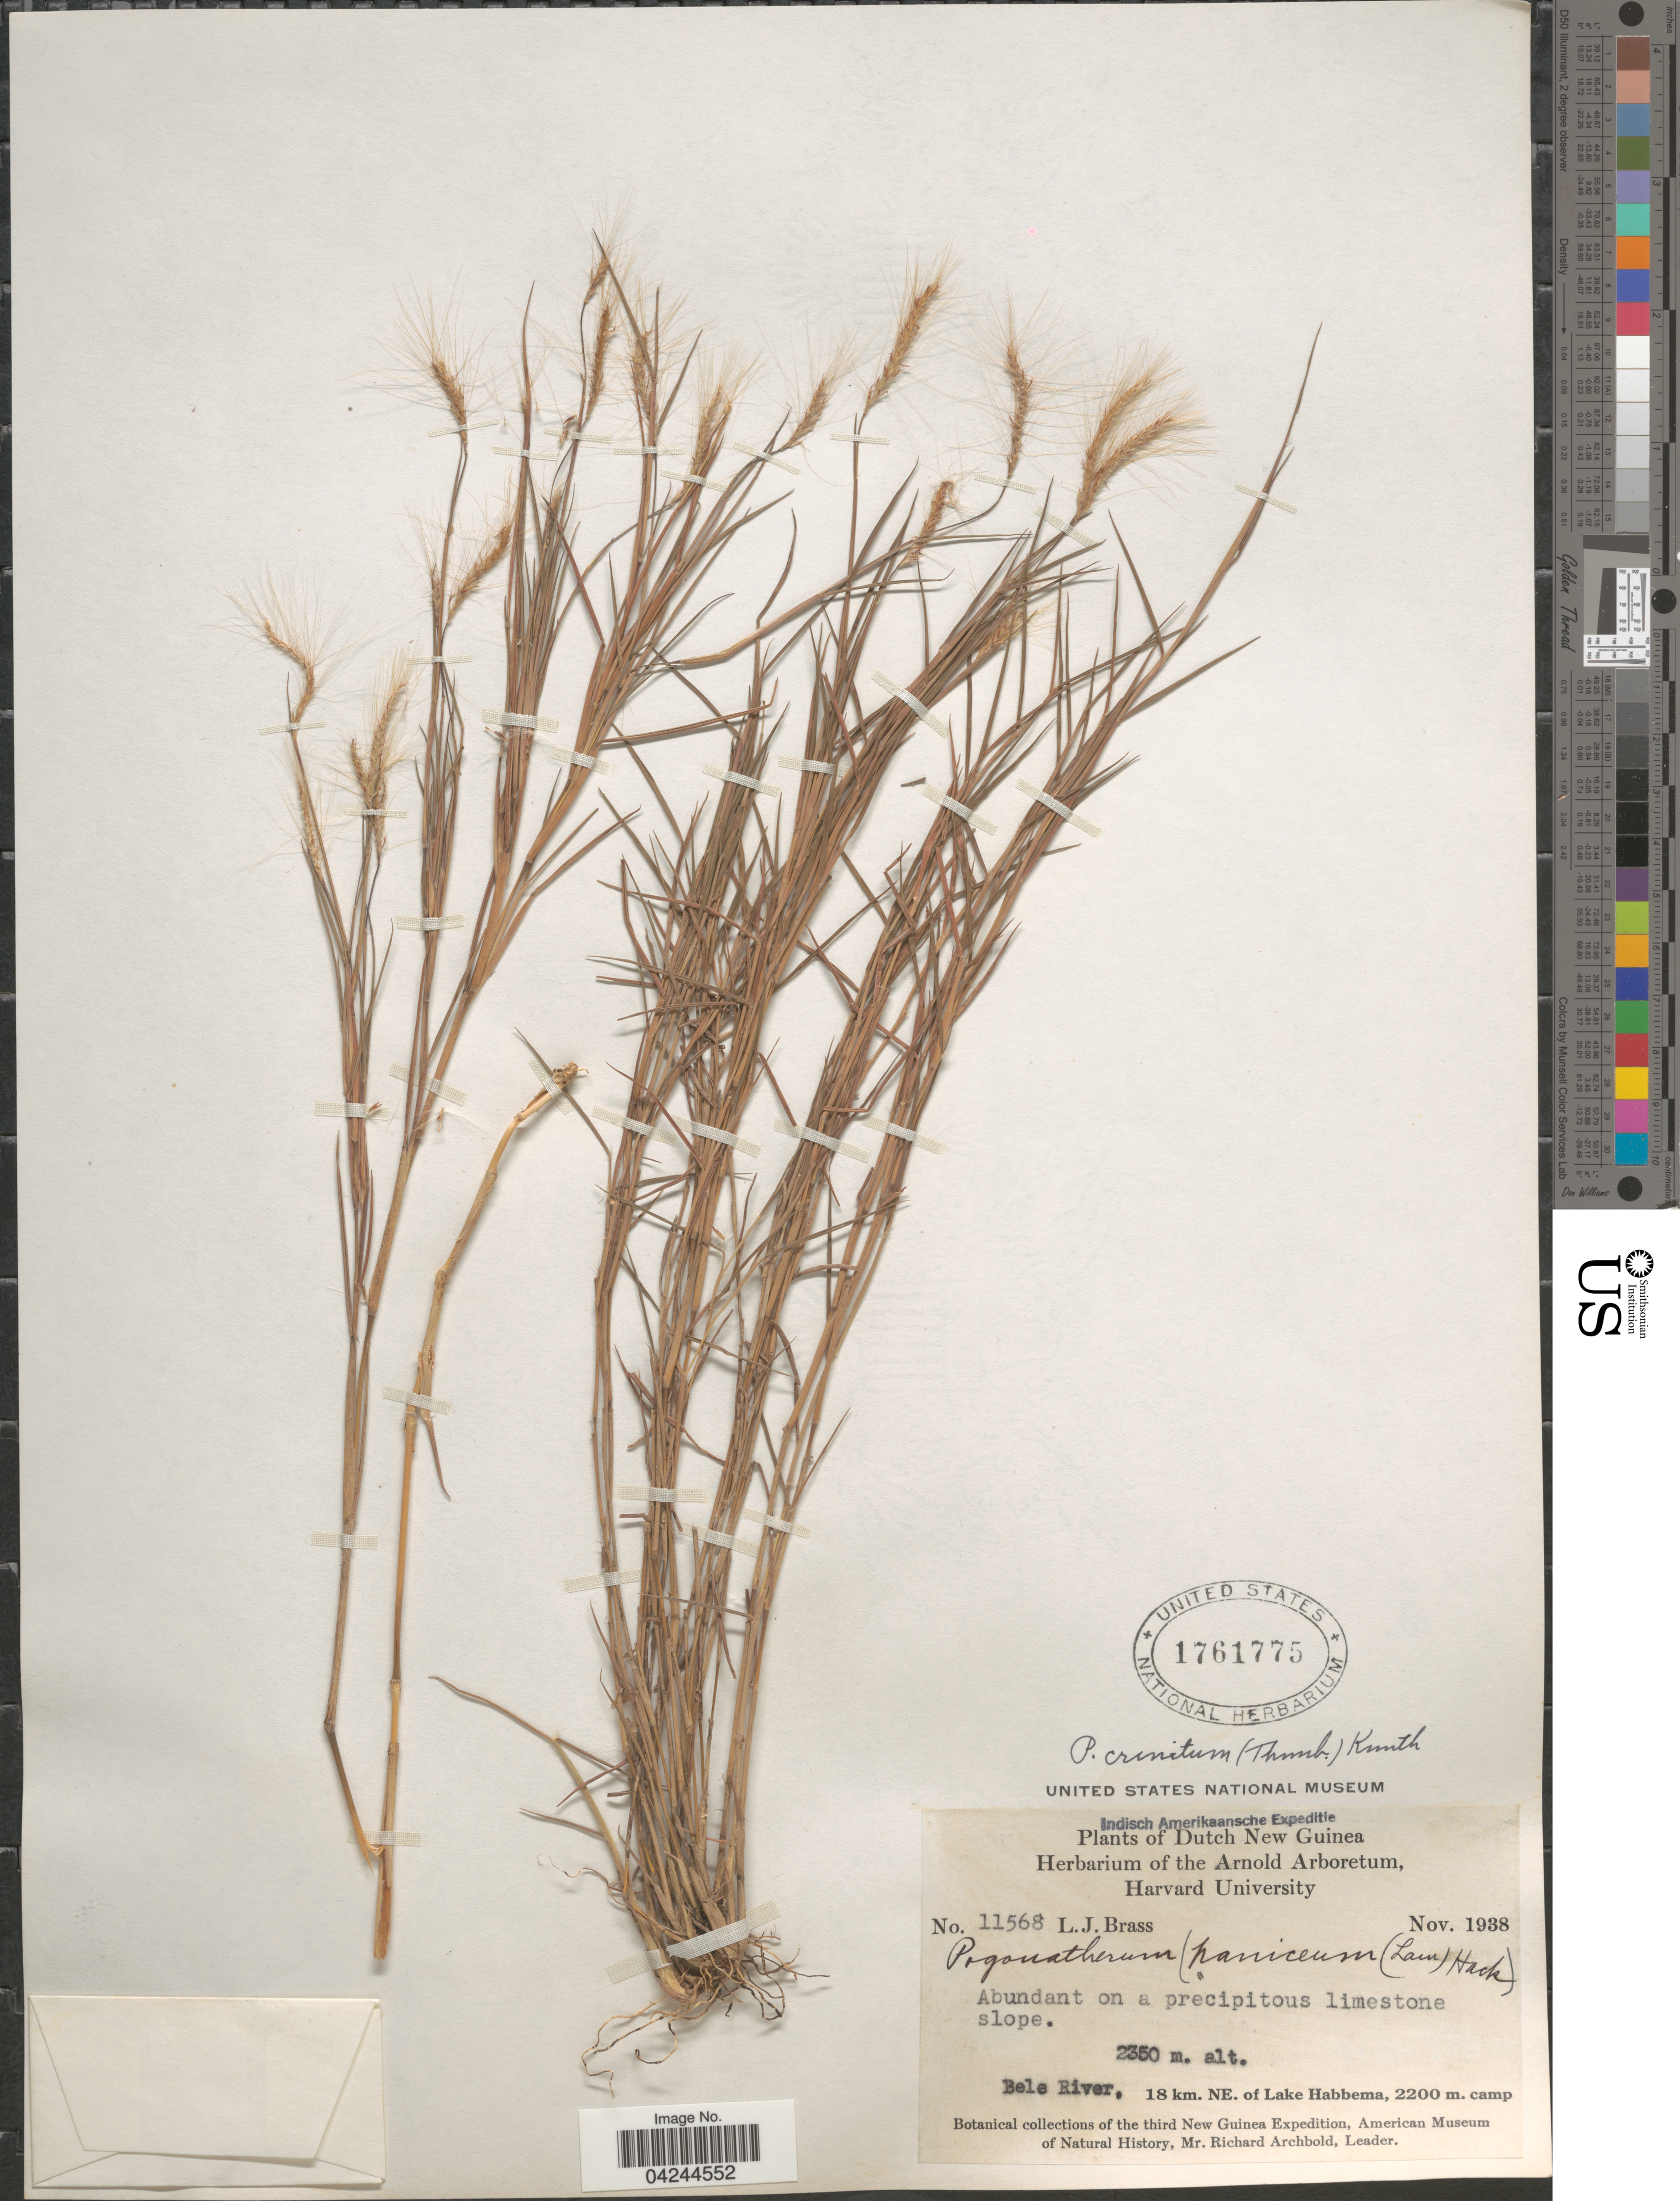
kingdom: Plantae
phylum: Tracheophyta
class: Liliopsida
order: Poales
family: Poaceae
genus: Pogonatherum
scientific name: Pogonatherum crinitum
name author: (Thunb.) Kunth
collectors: L. J. Brass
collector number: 11568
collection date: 1938-11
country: Indonesia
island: New Guinea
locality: Indisch Amerikaansche Expeditie. Dutch New Guinea. Abundant on a precipitous limestone slope. Bele River, 18 km. NE. of Lake Habbema. The third New Guinea Expedition, American Museum of Natural History.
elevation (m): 2350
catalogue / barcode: US 1761775